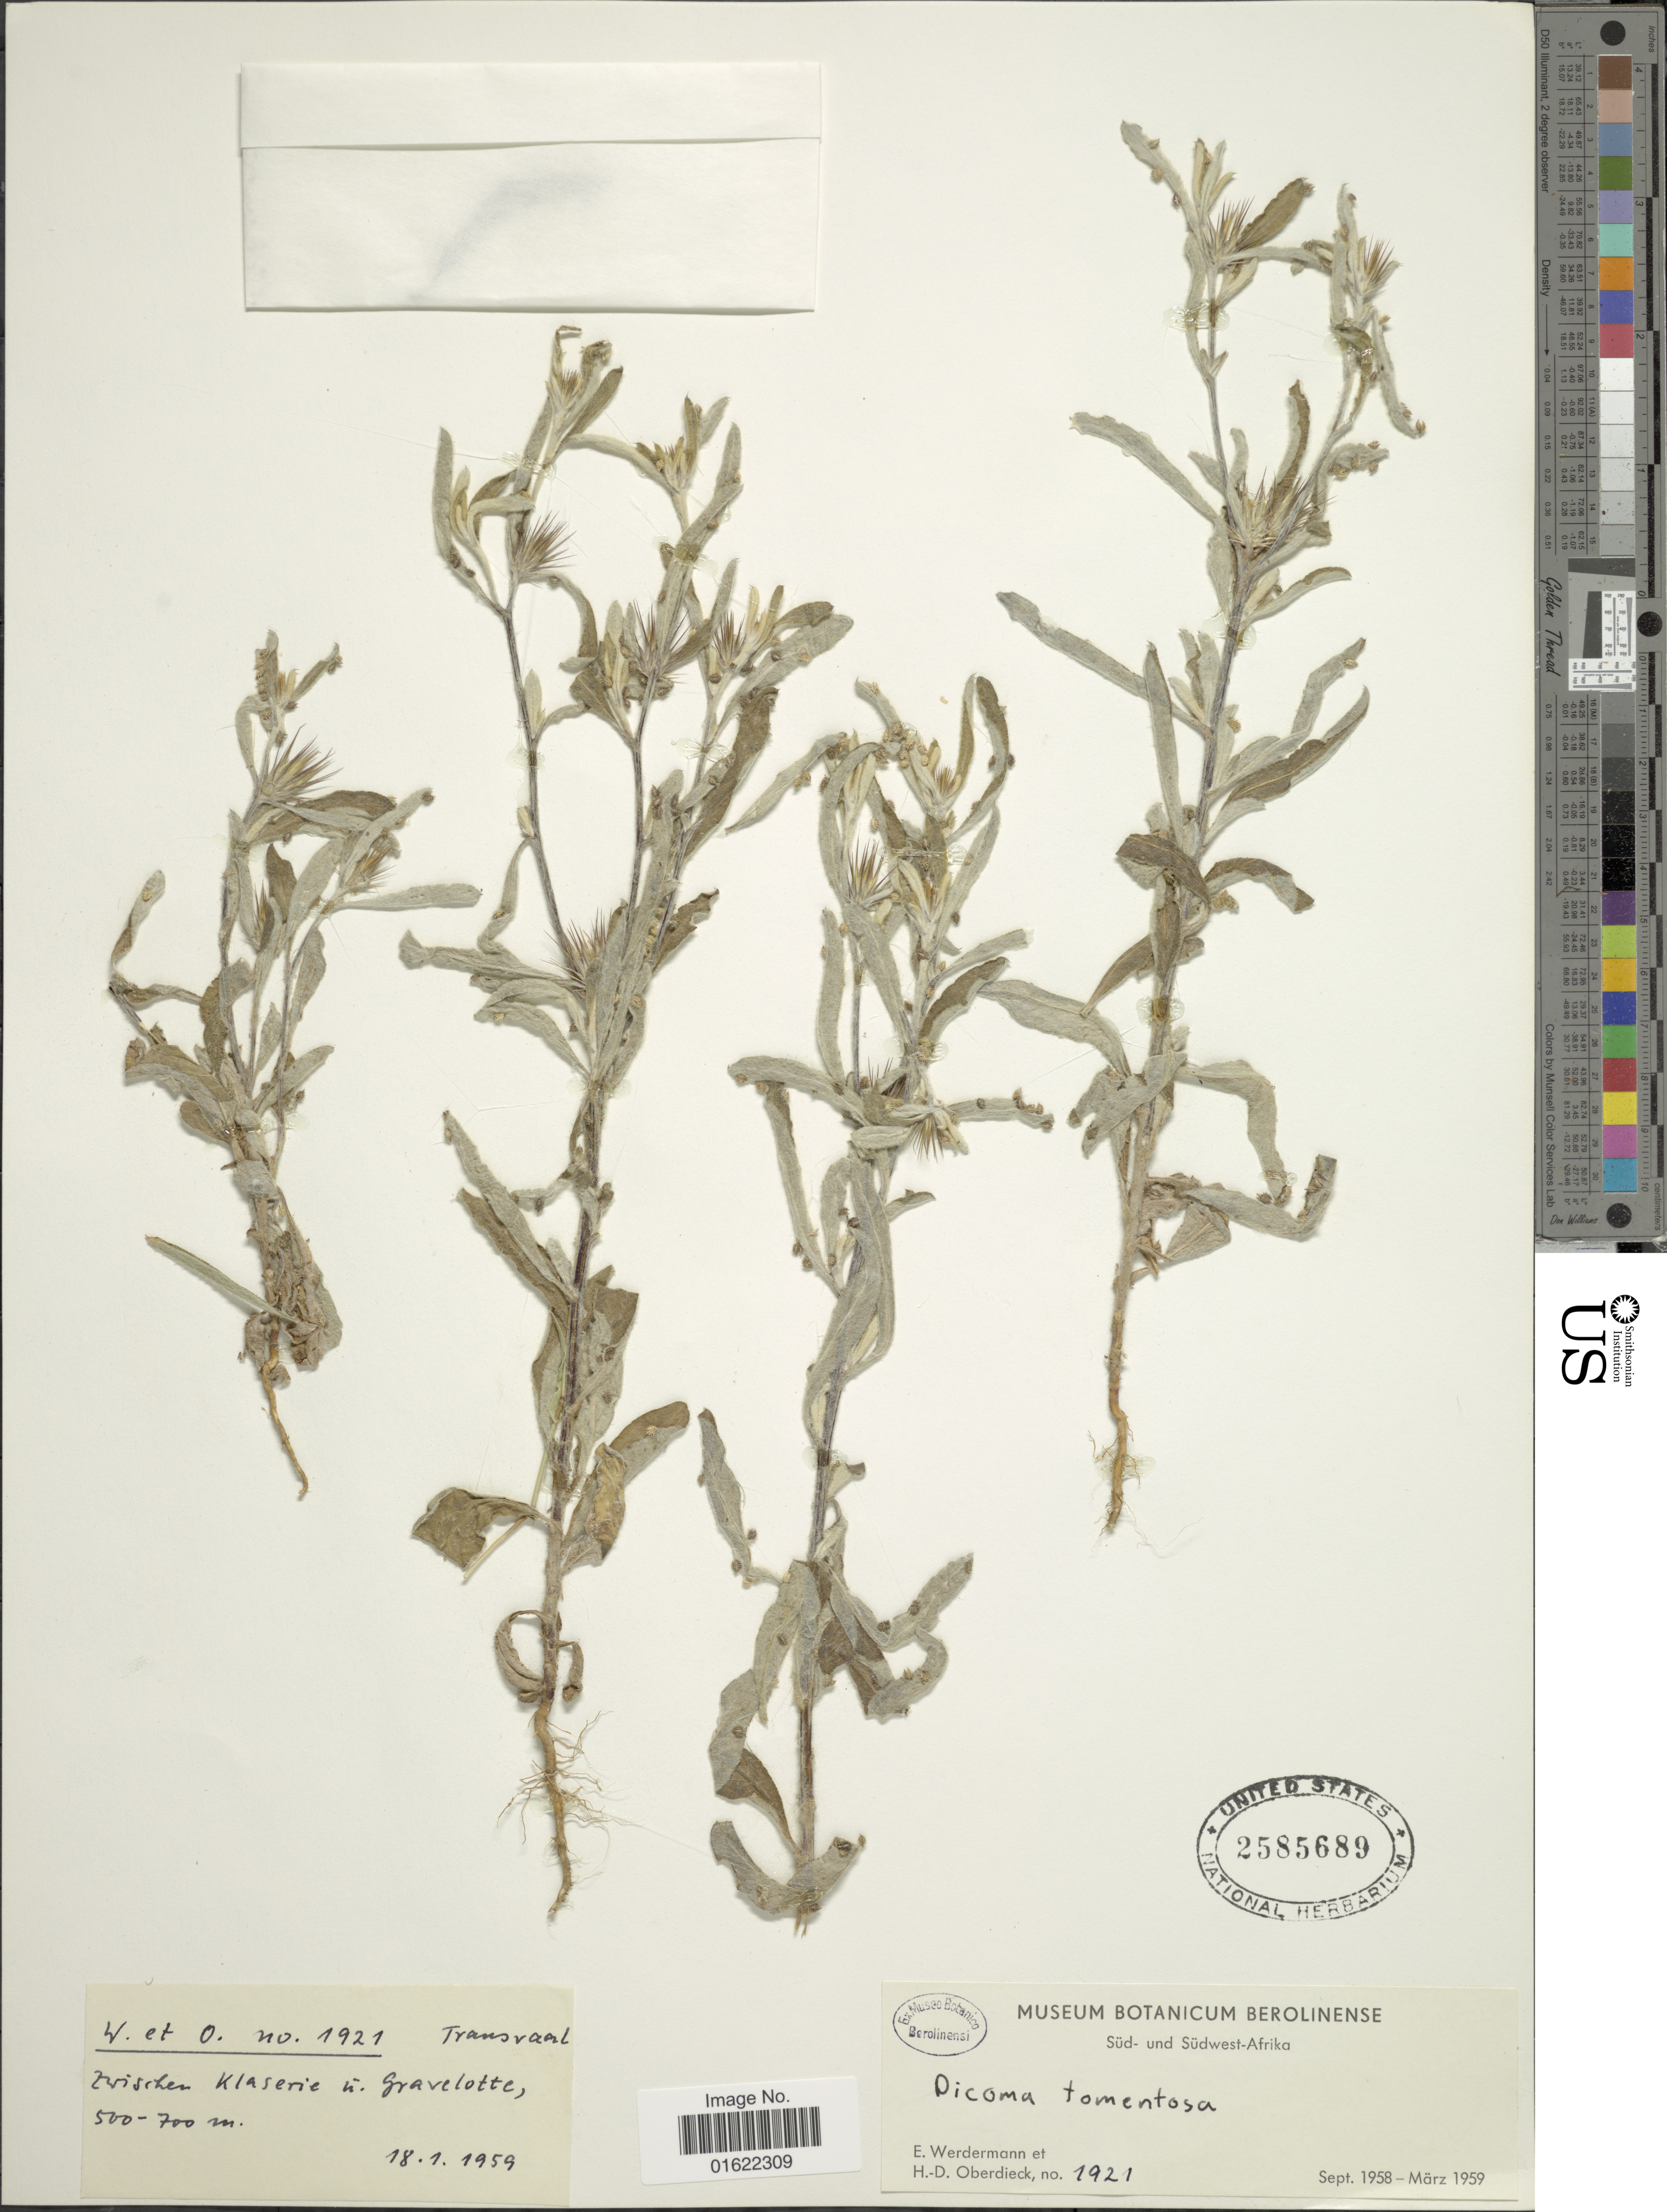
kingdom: Plantae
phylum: Tracheophyta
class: Magnoliopsida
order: Asterales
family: Asteraceae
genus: Dicoma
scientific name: Dicoma tomentosa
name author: Cass.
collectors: E. Werdermann & H. Oberdieck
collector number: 1921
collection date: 1959-01-18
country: South Africa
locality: Zwichen Klaserie u Gravelotte, Transvaal. Süd- und Südwest-Afrika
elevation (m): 500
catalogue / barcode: US 2585689